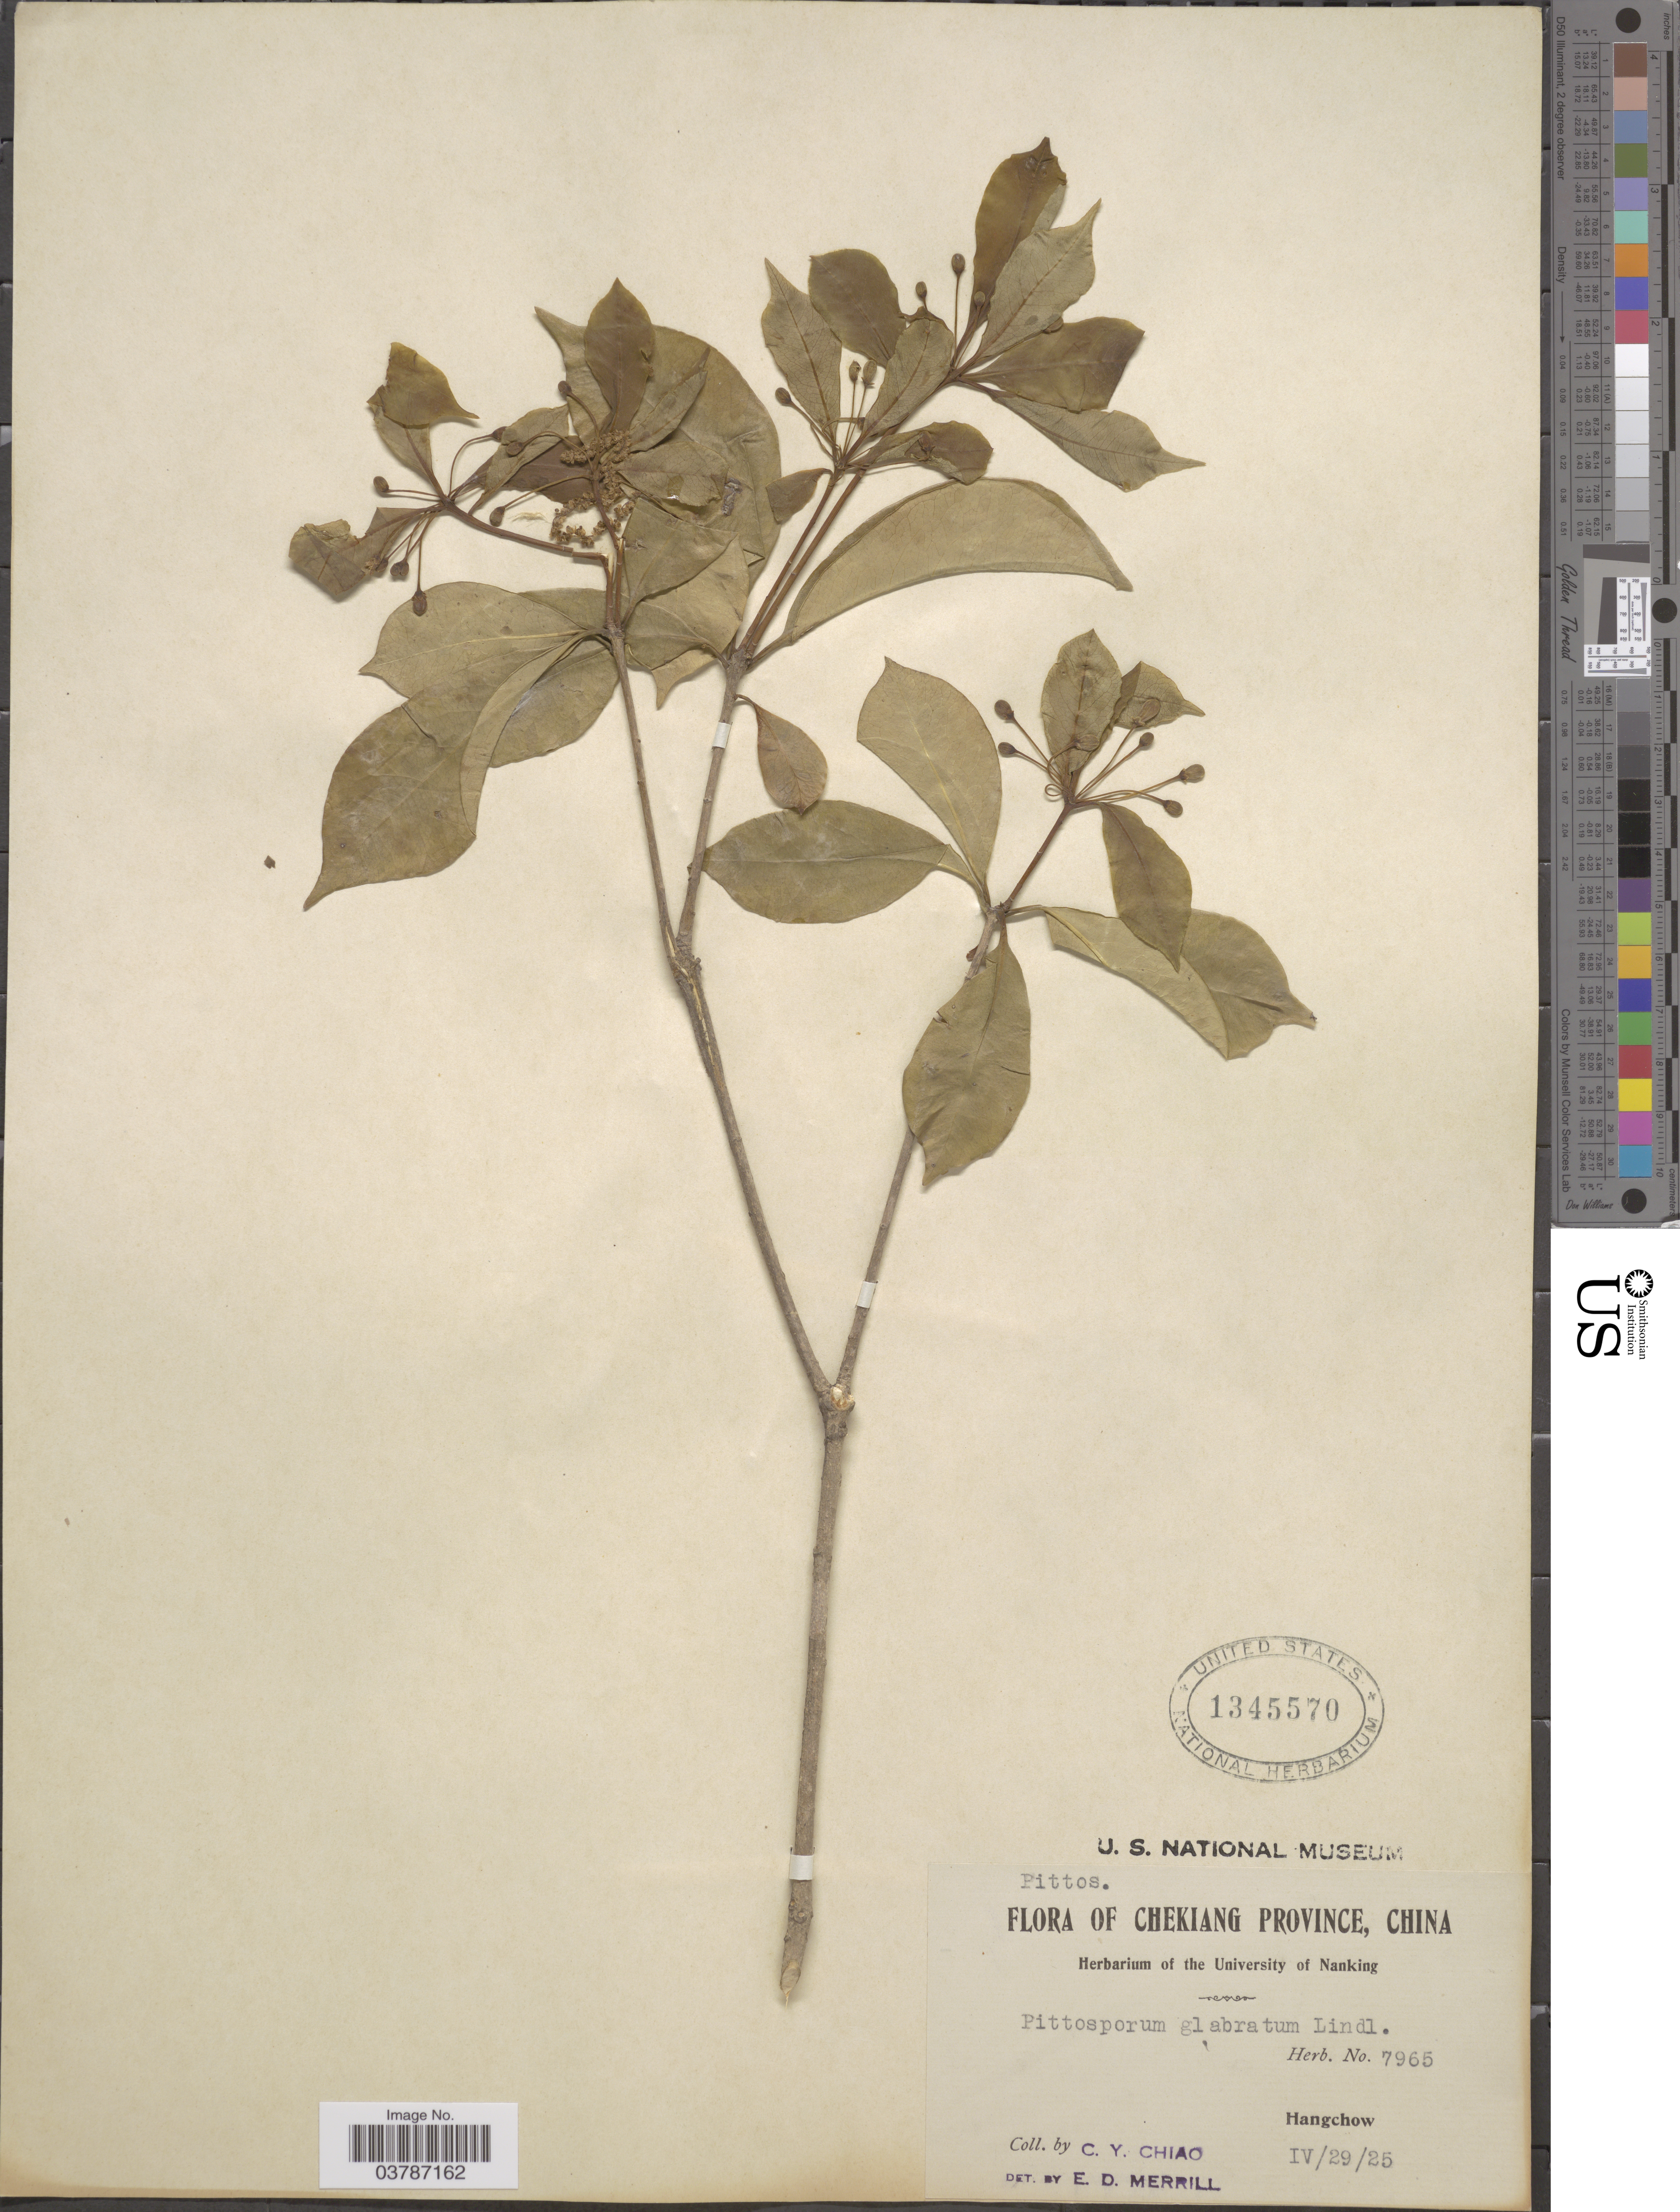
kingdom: Plantae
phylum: Tracheophyta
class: Magnoliopsida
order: Apiales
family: Pittosporaceae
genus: Pittosporum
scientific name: Pittosporum glabratum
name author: Lindl.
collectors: C. Y. Chiao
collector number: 7965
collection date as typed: Transcribed d/m/y: 29/4/25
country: China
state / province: Zhejiang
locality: Chekiang Province. Hangchow.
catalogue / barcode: US 1345570